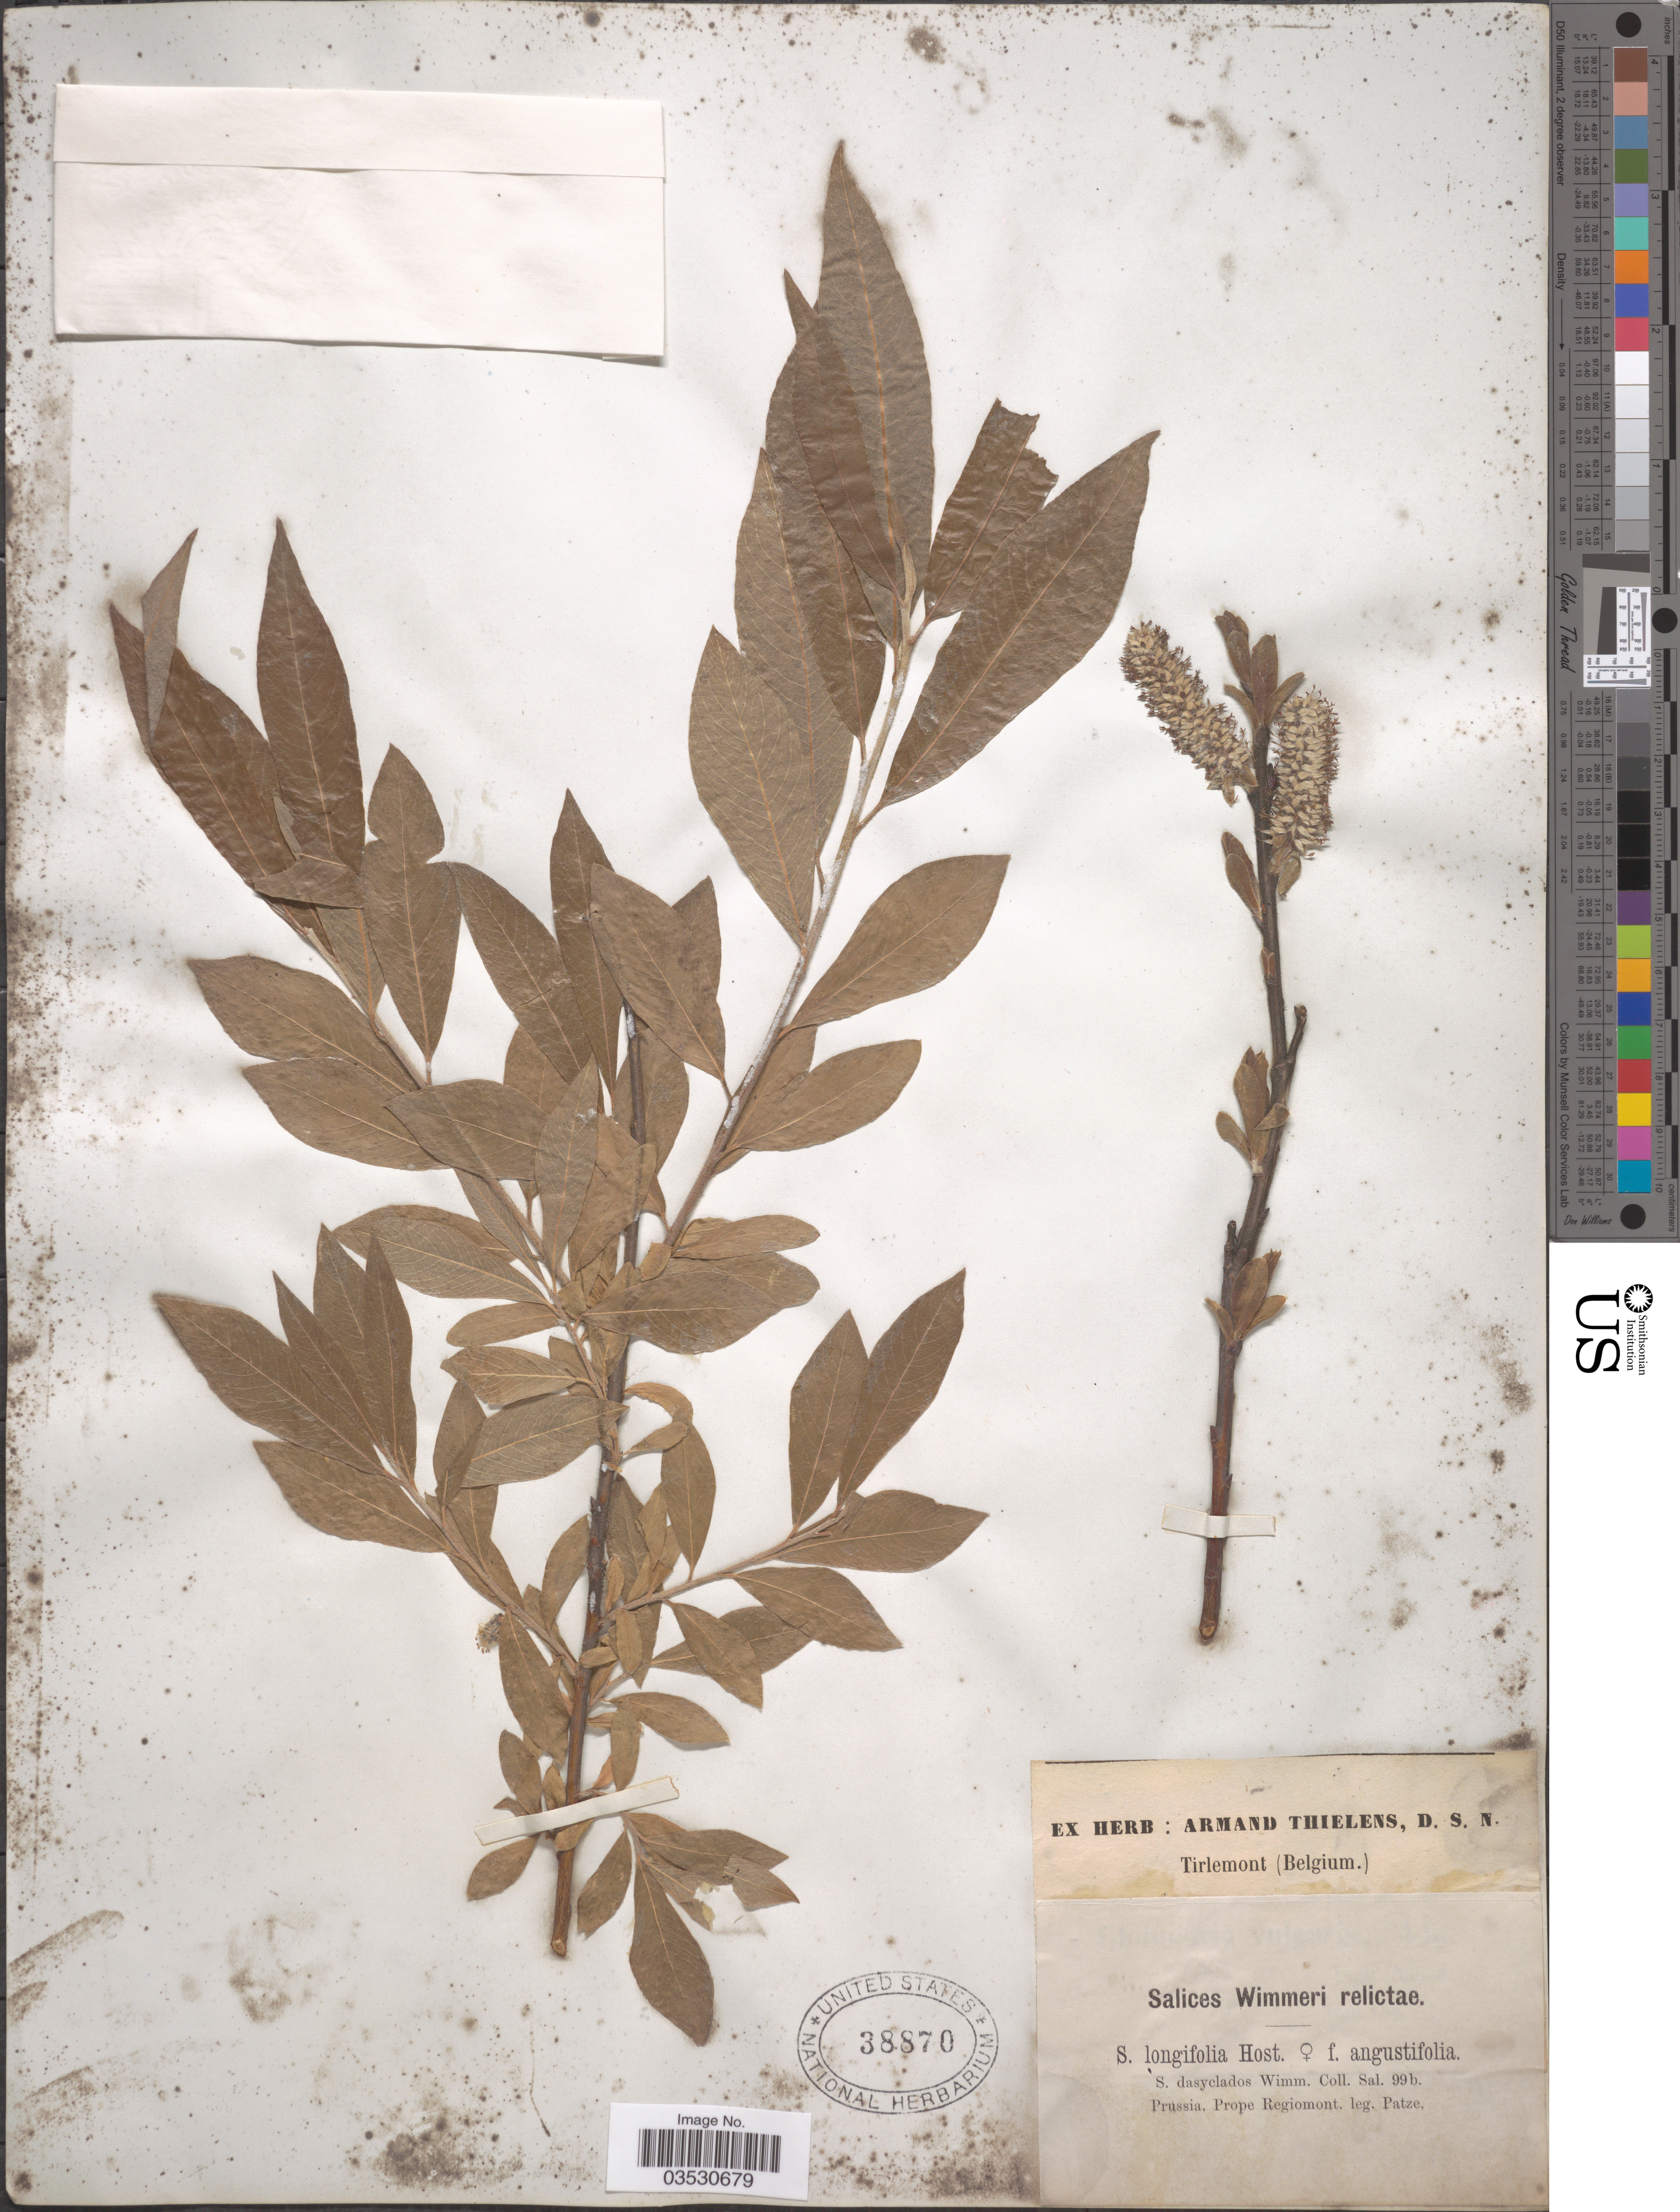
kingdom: Plantae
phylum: Tracheophyta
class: Magnoliopsida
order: Malpighiales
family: Salicaceae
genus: Salix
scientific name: Salix longifolia f. angustifolia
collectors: -. Patze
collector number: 99b?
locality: Prussia, Prope Regiomont.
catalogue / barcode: US 38870